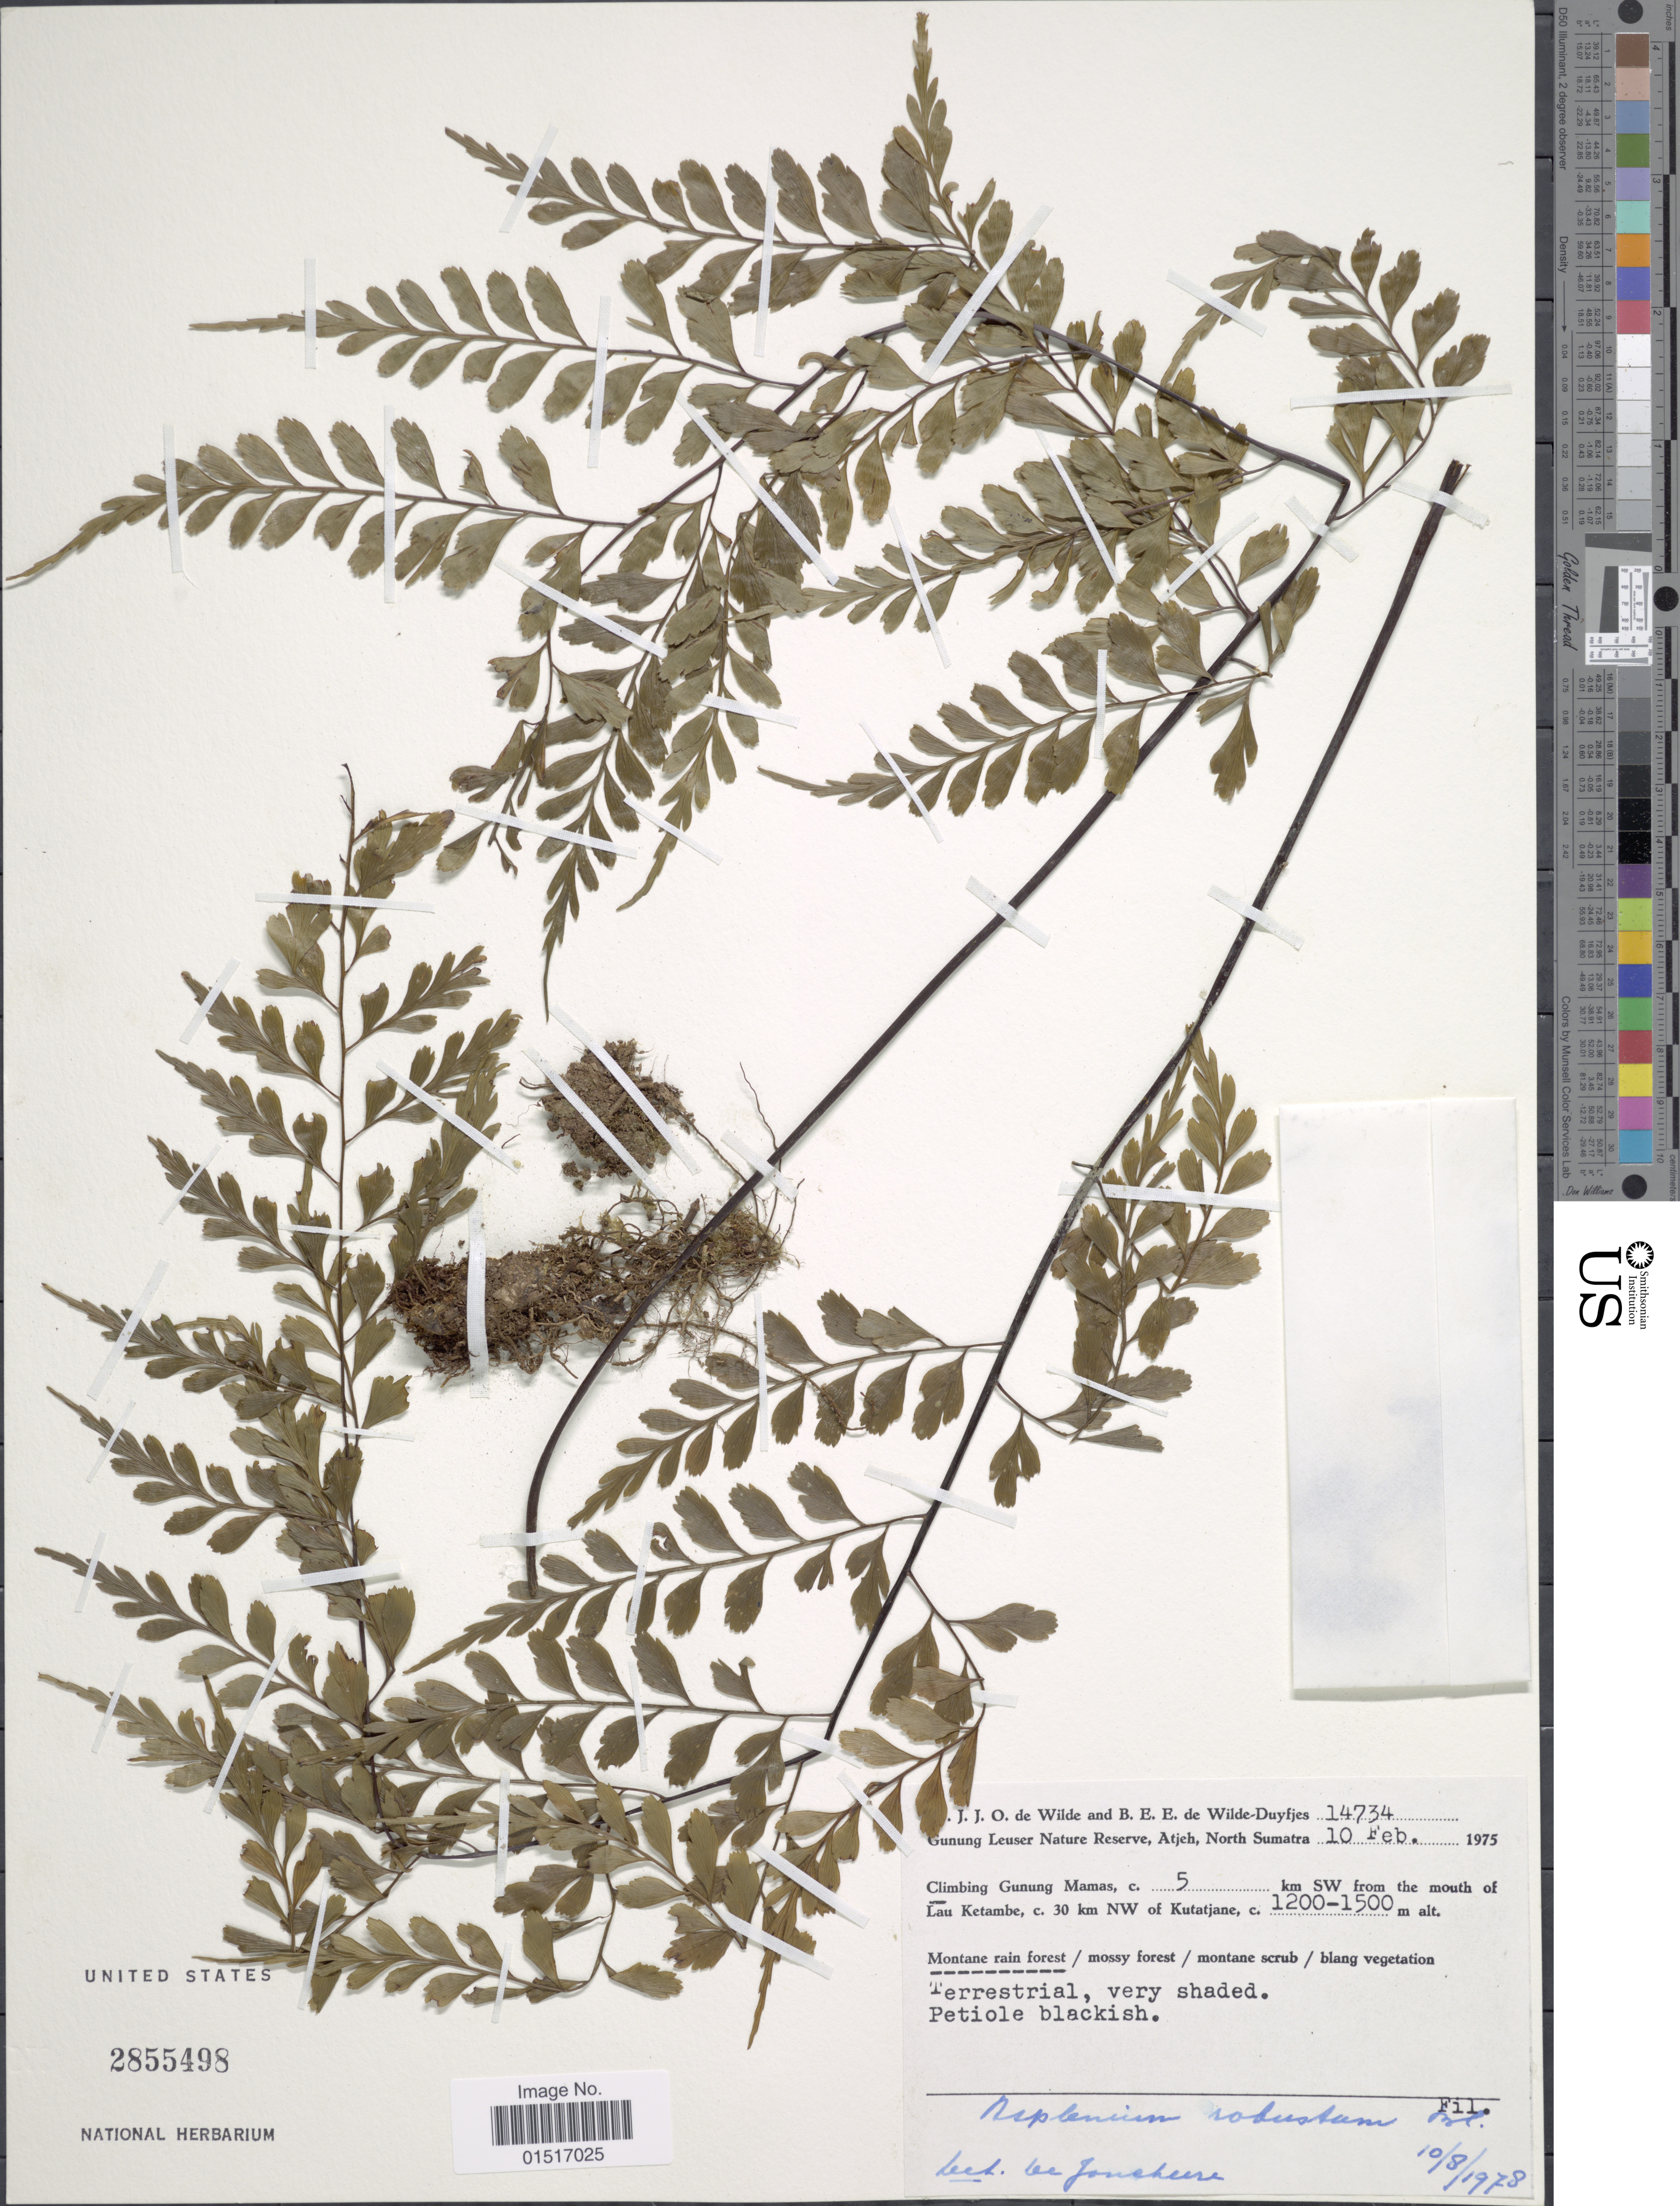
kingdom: Plantae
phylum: Tracheophyta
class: Polypodiopsida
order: Polypodiales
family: Aspleniaceae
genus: Asplenium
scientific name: Asplenium robustum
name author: Blume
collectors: W. J. de Wilde & B. E. de Wilde-Duyfjes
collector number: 14734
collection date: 1975-02-10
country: Indonesia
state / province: Sumatra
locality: Gunung Leuser Nature Reserve, Atjeh, North Sumatra. Climbing Gunung Mamas, c. 5 km SW from the mouth of Lau Ketambe, c. 30 km NW of Kutatjane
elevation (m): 1200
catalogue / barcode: US 2855498